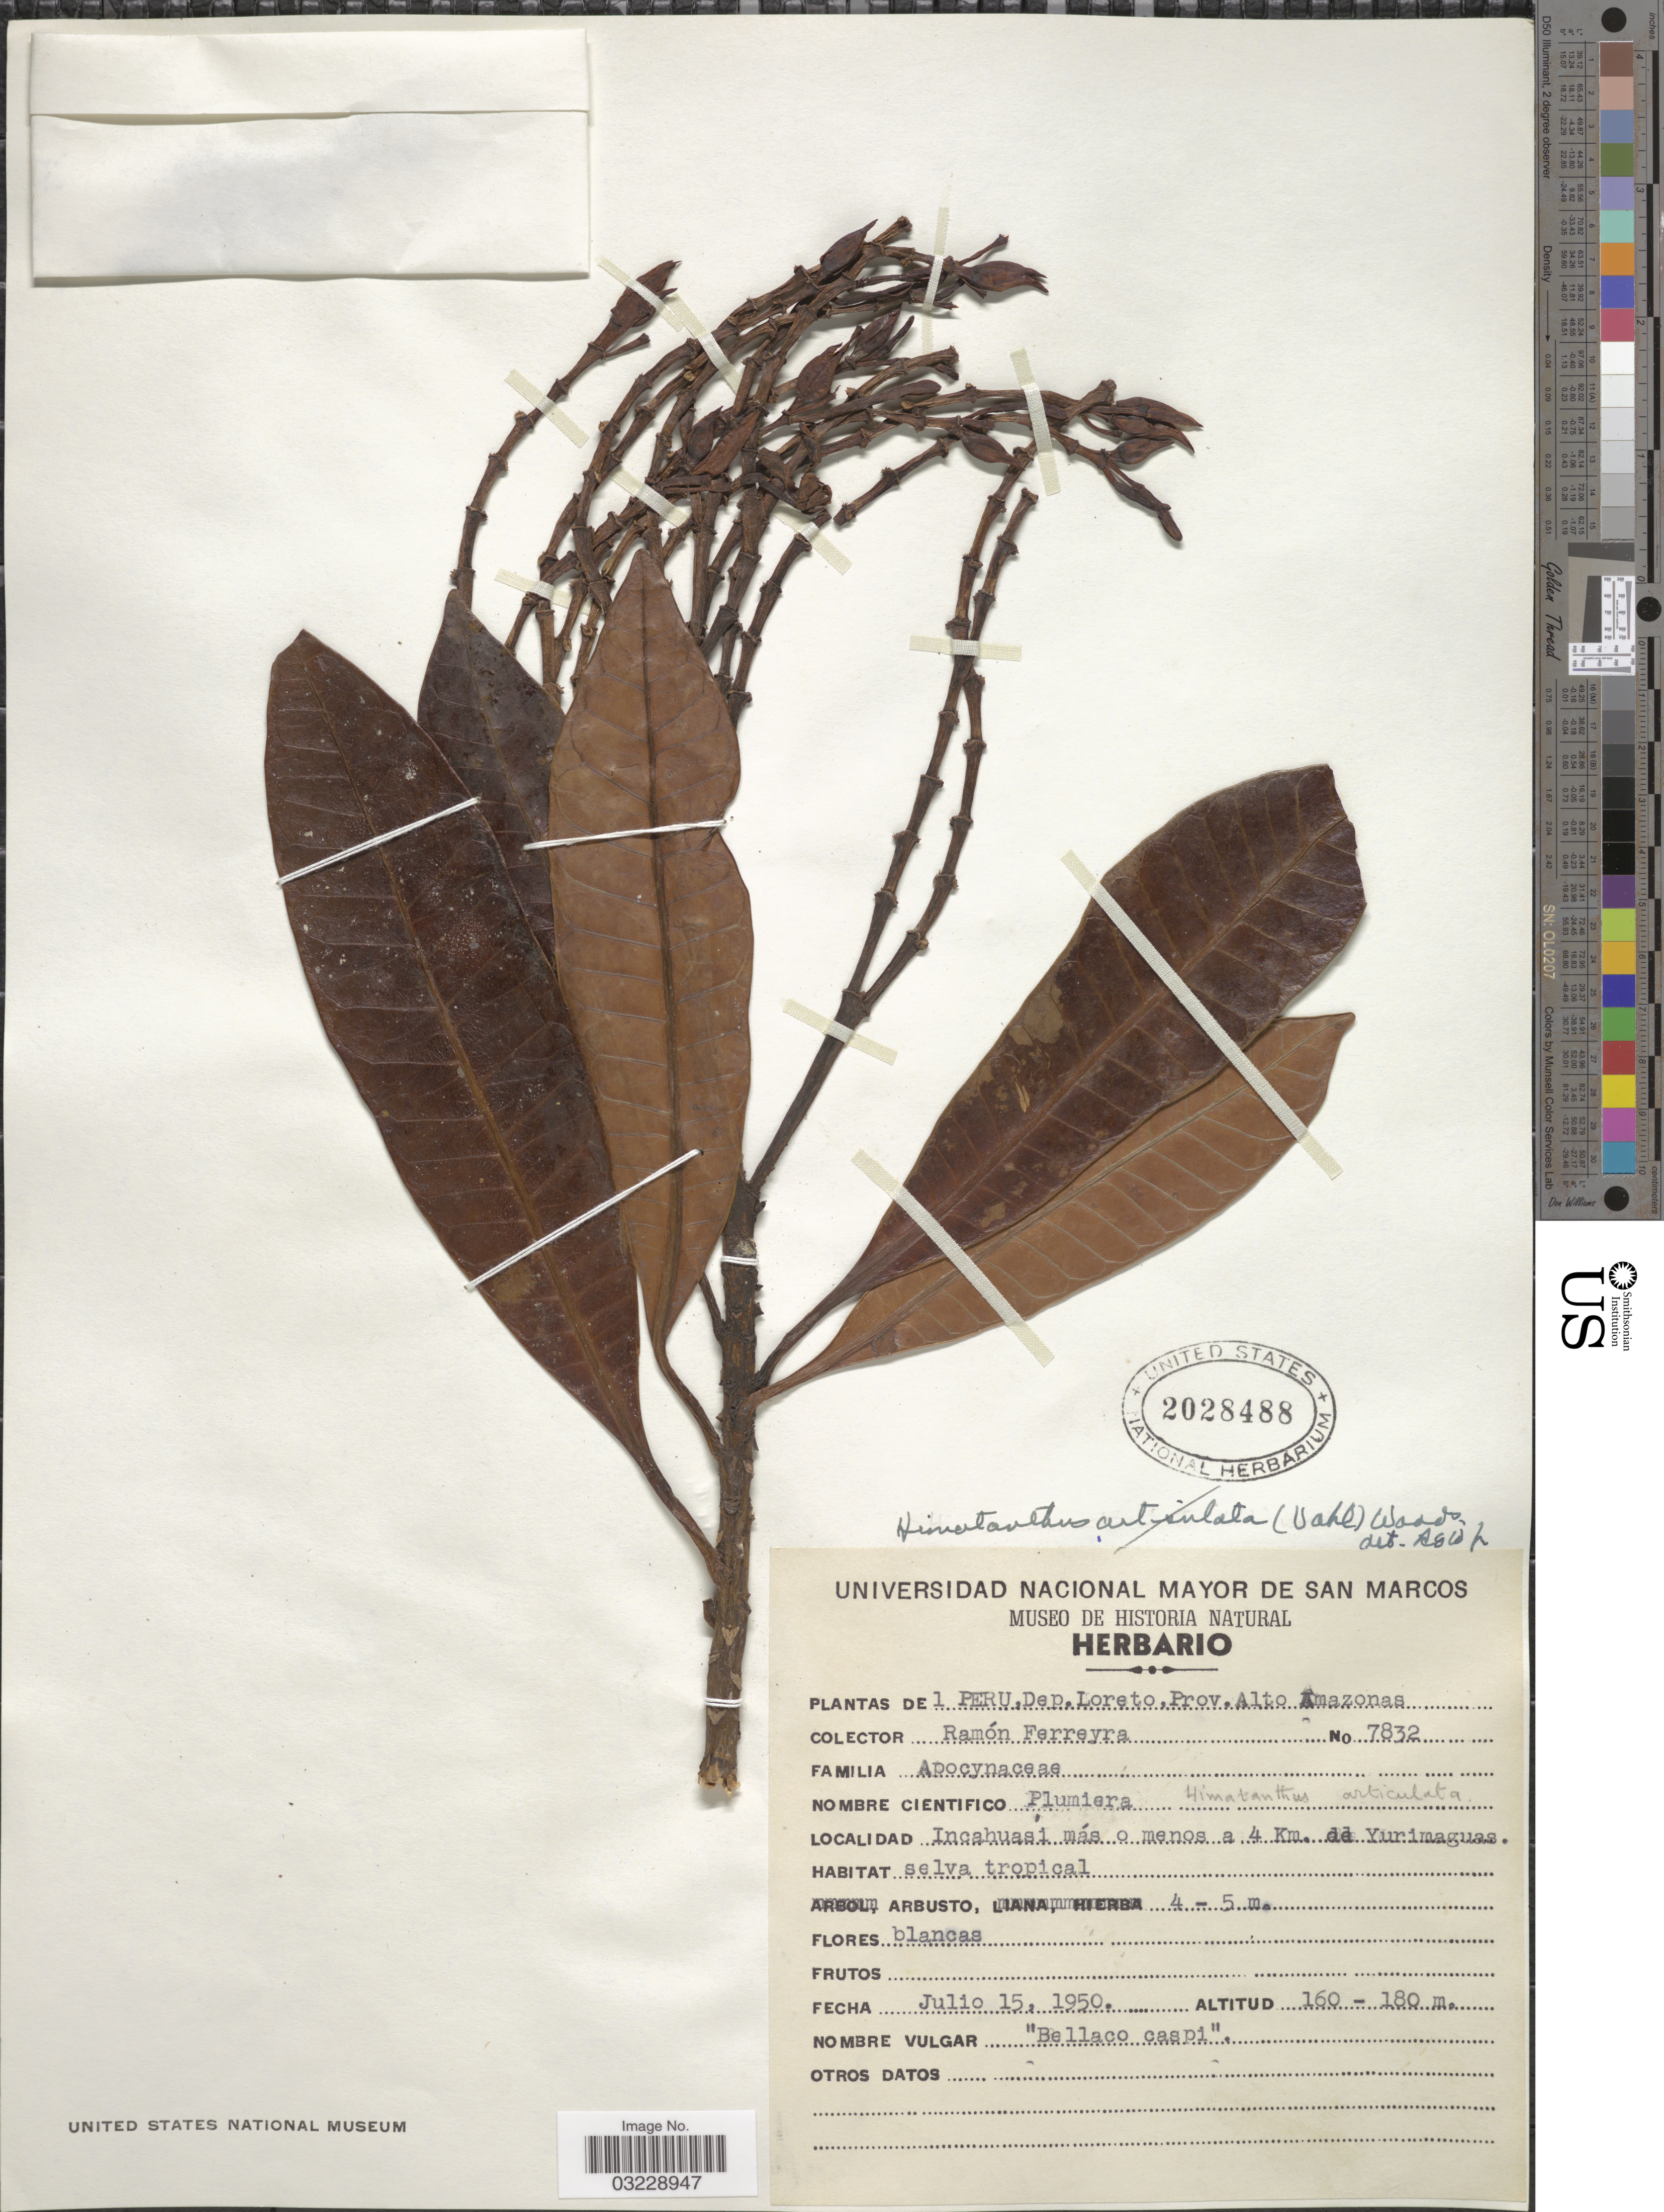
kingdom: Plantae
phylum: Tracheophyta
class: Magnoliopsida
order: Gentianales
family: Apocynaceae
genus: Himatanthus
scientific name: Himatanthus sp.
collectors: R. A. Ferreyra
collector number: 7832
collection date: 1950-07-15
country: Peru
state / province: Loreto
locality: Dep. Loreto, Prov. Alto Amazonas. Incahuasi más o menos a 4 Km. de Yurimaguas.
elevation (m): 160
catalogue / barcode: US 2028488